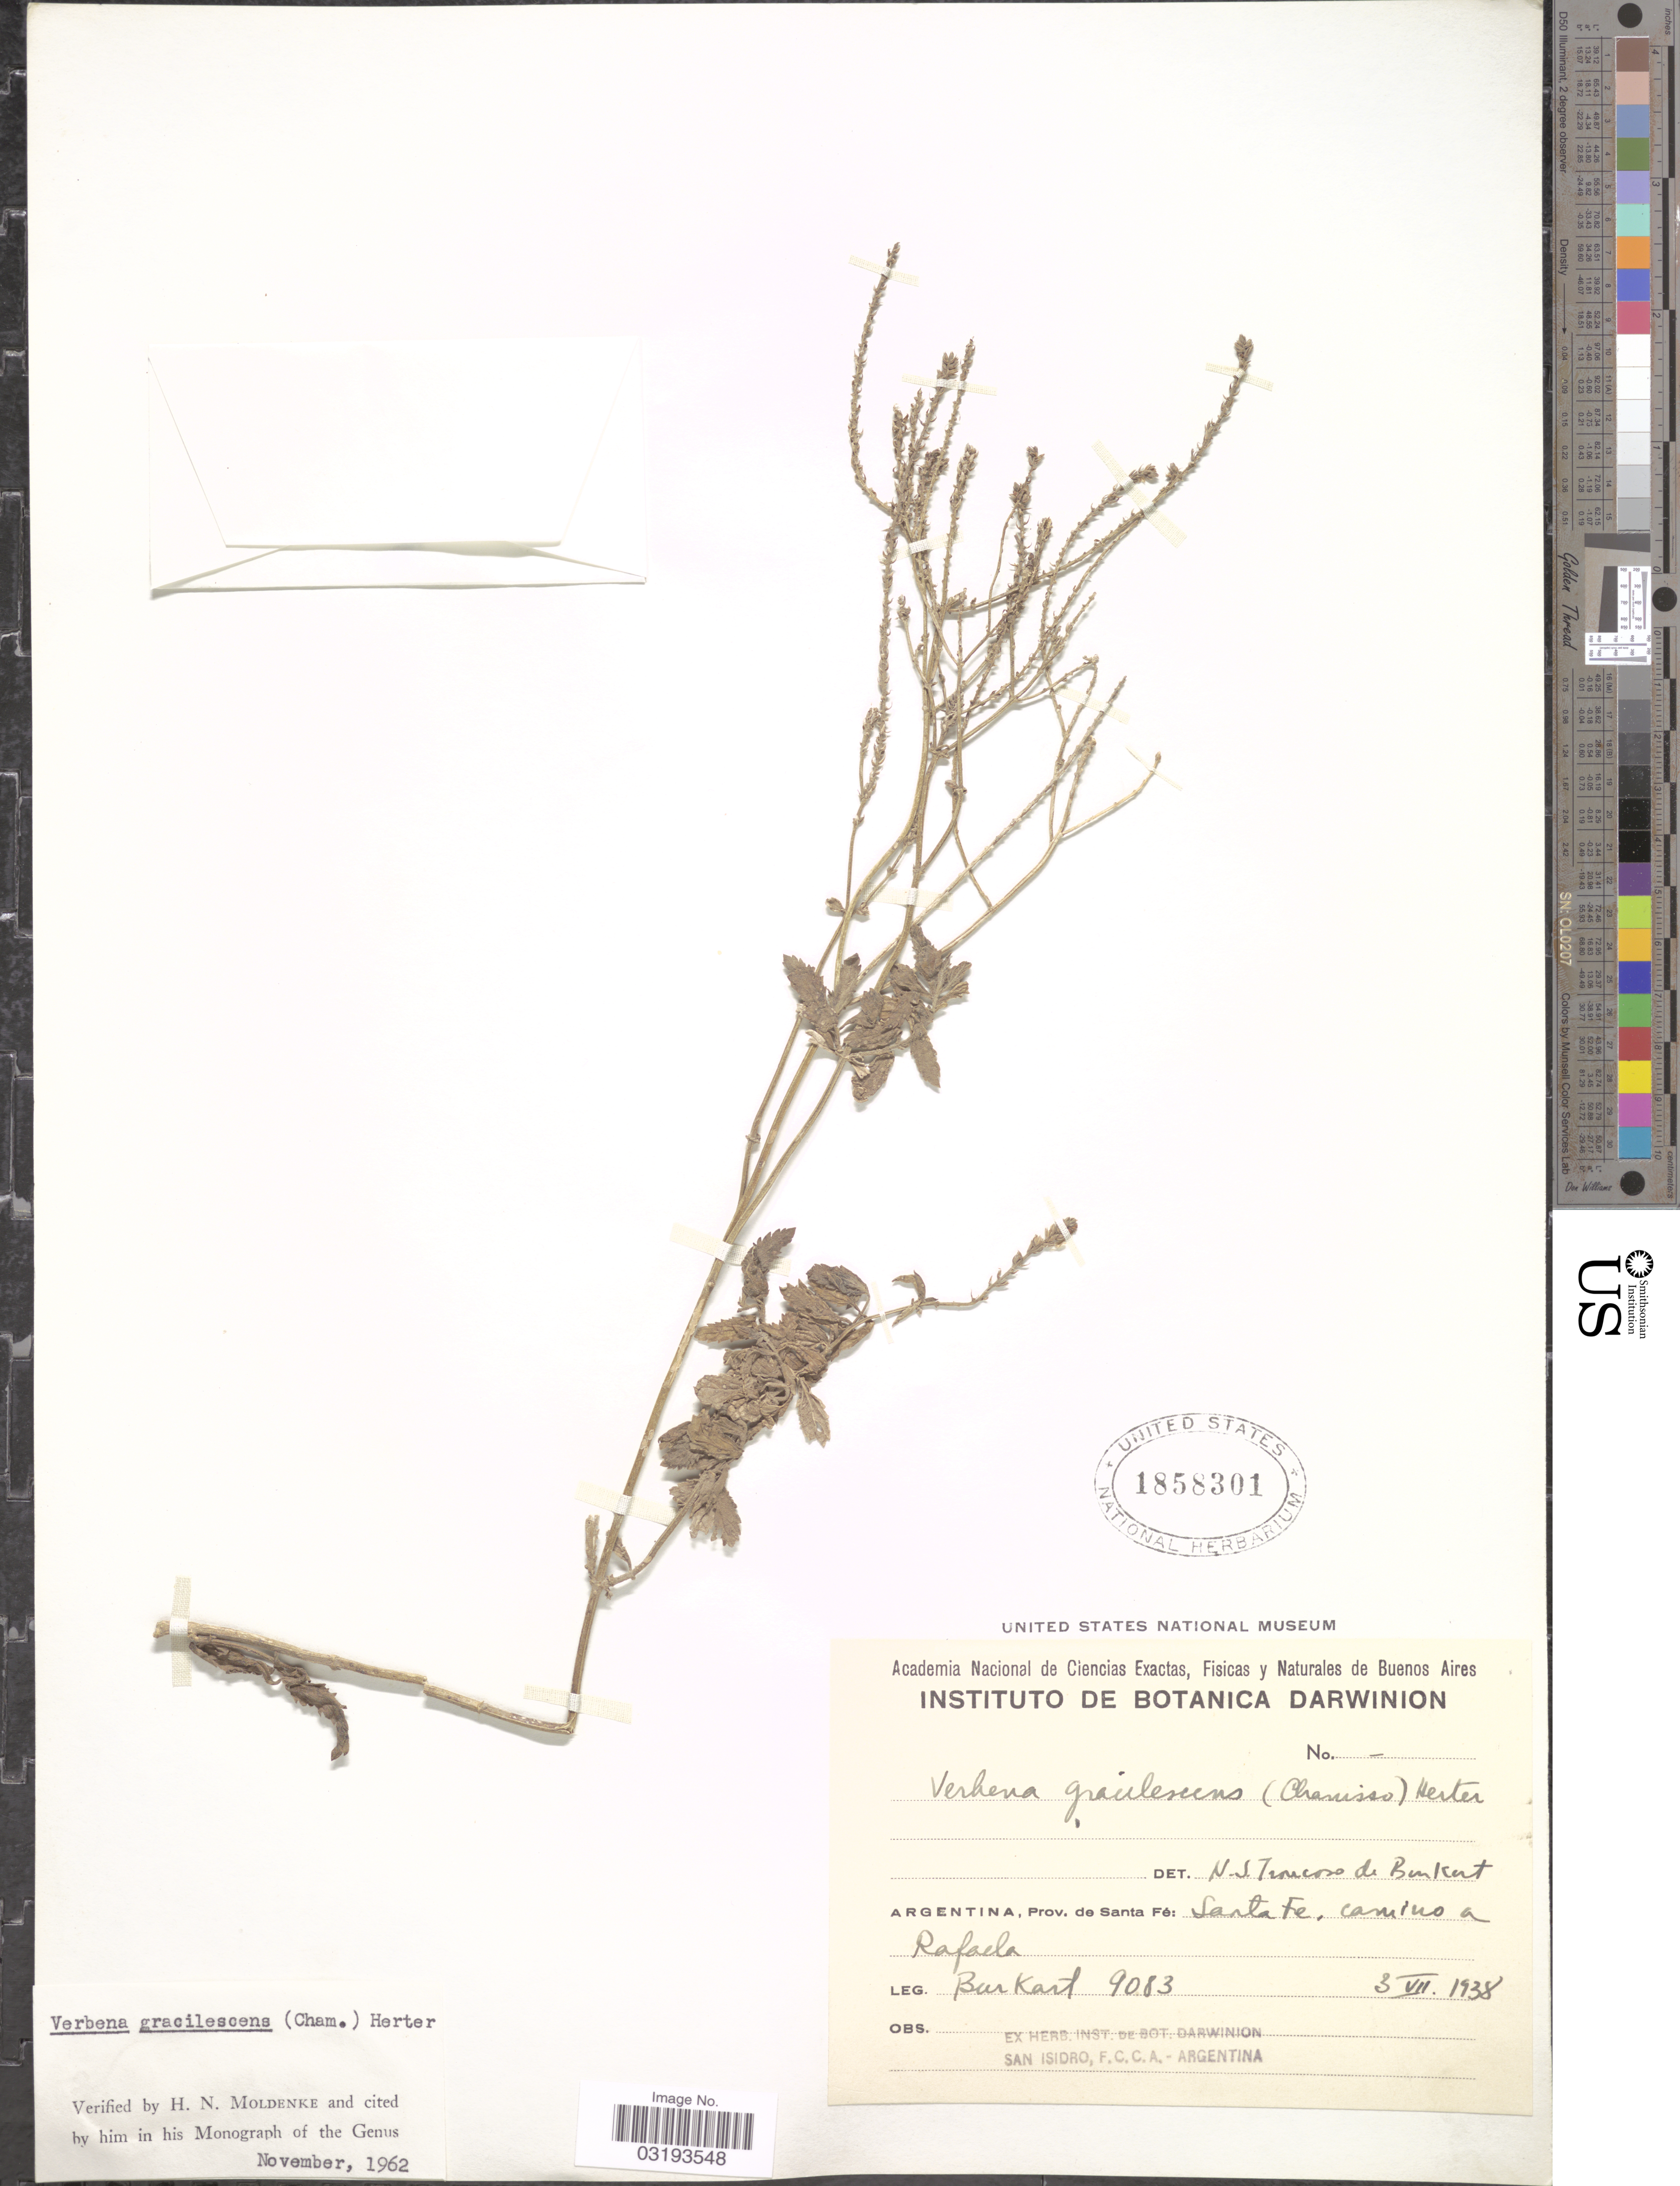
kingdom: Plantae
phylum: Tracheophyta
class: Magnoliopsida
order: Lamiales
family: Verbenaceae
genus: Verbena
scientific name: Verbena gracilescens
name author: (Cham.) Herter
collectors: -- Burkart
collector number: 9083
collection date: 1938-07-03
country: Argentina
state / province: Santa Fe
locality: Santa Fe, camino a Rafaela.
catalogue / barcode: US 1858301